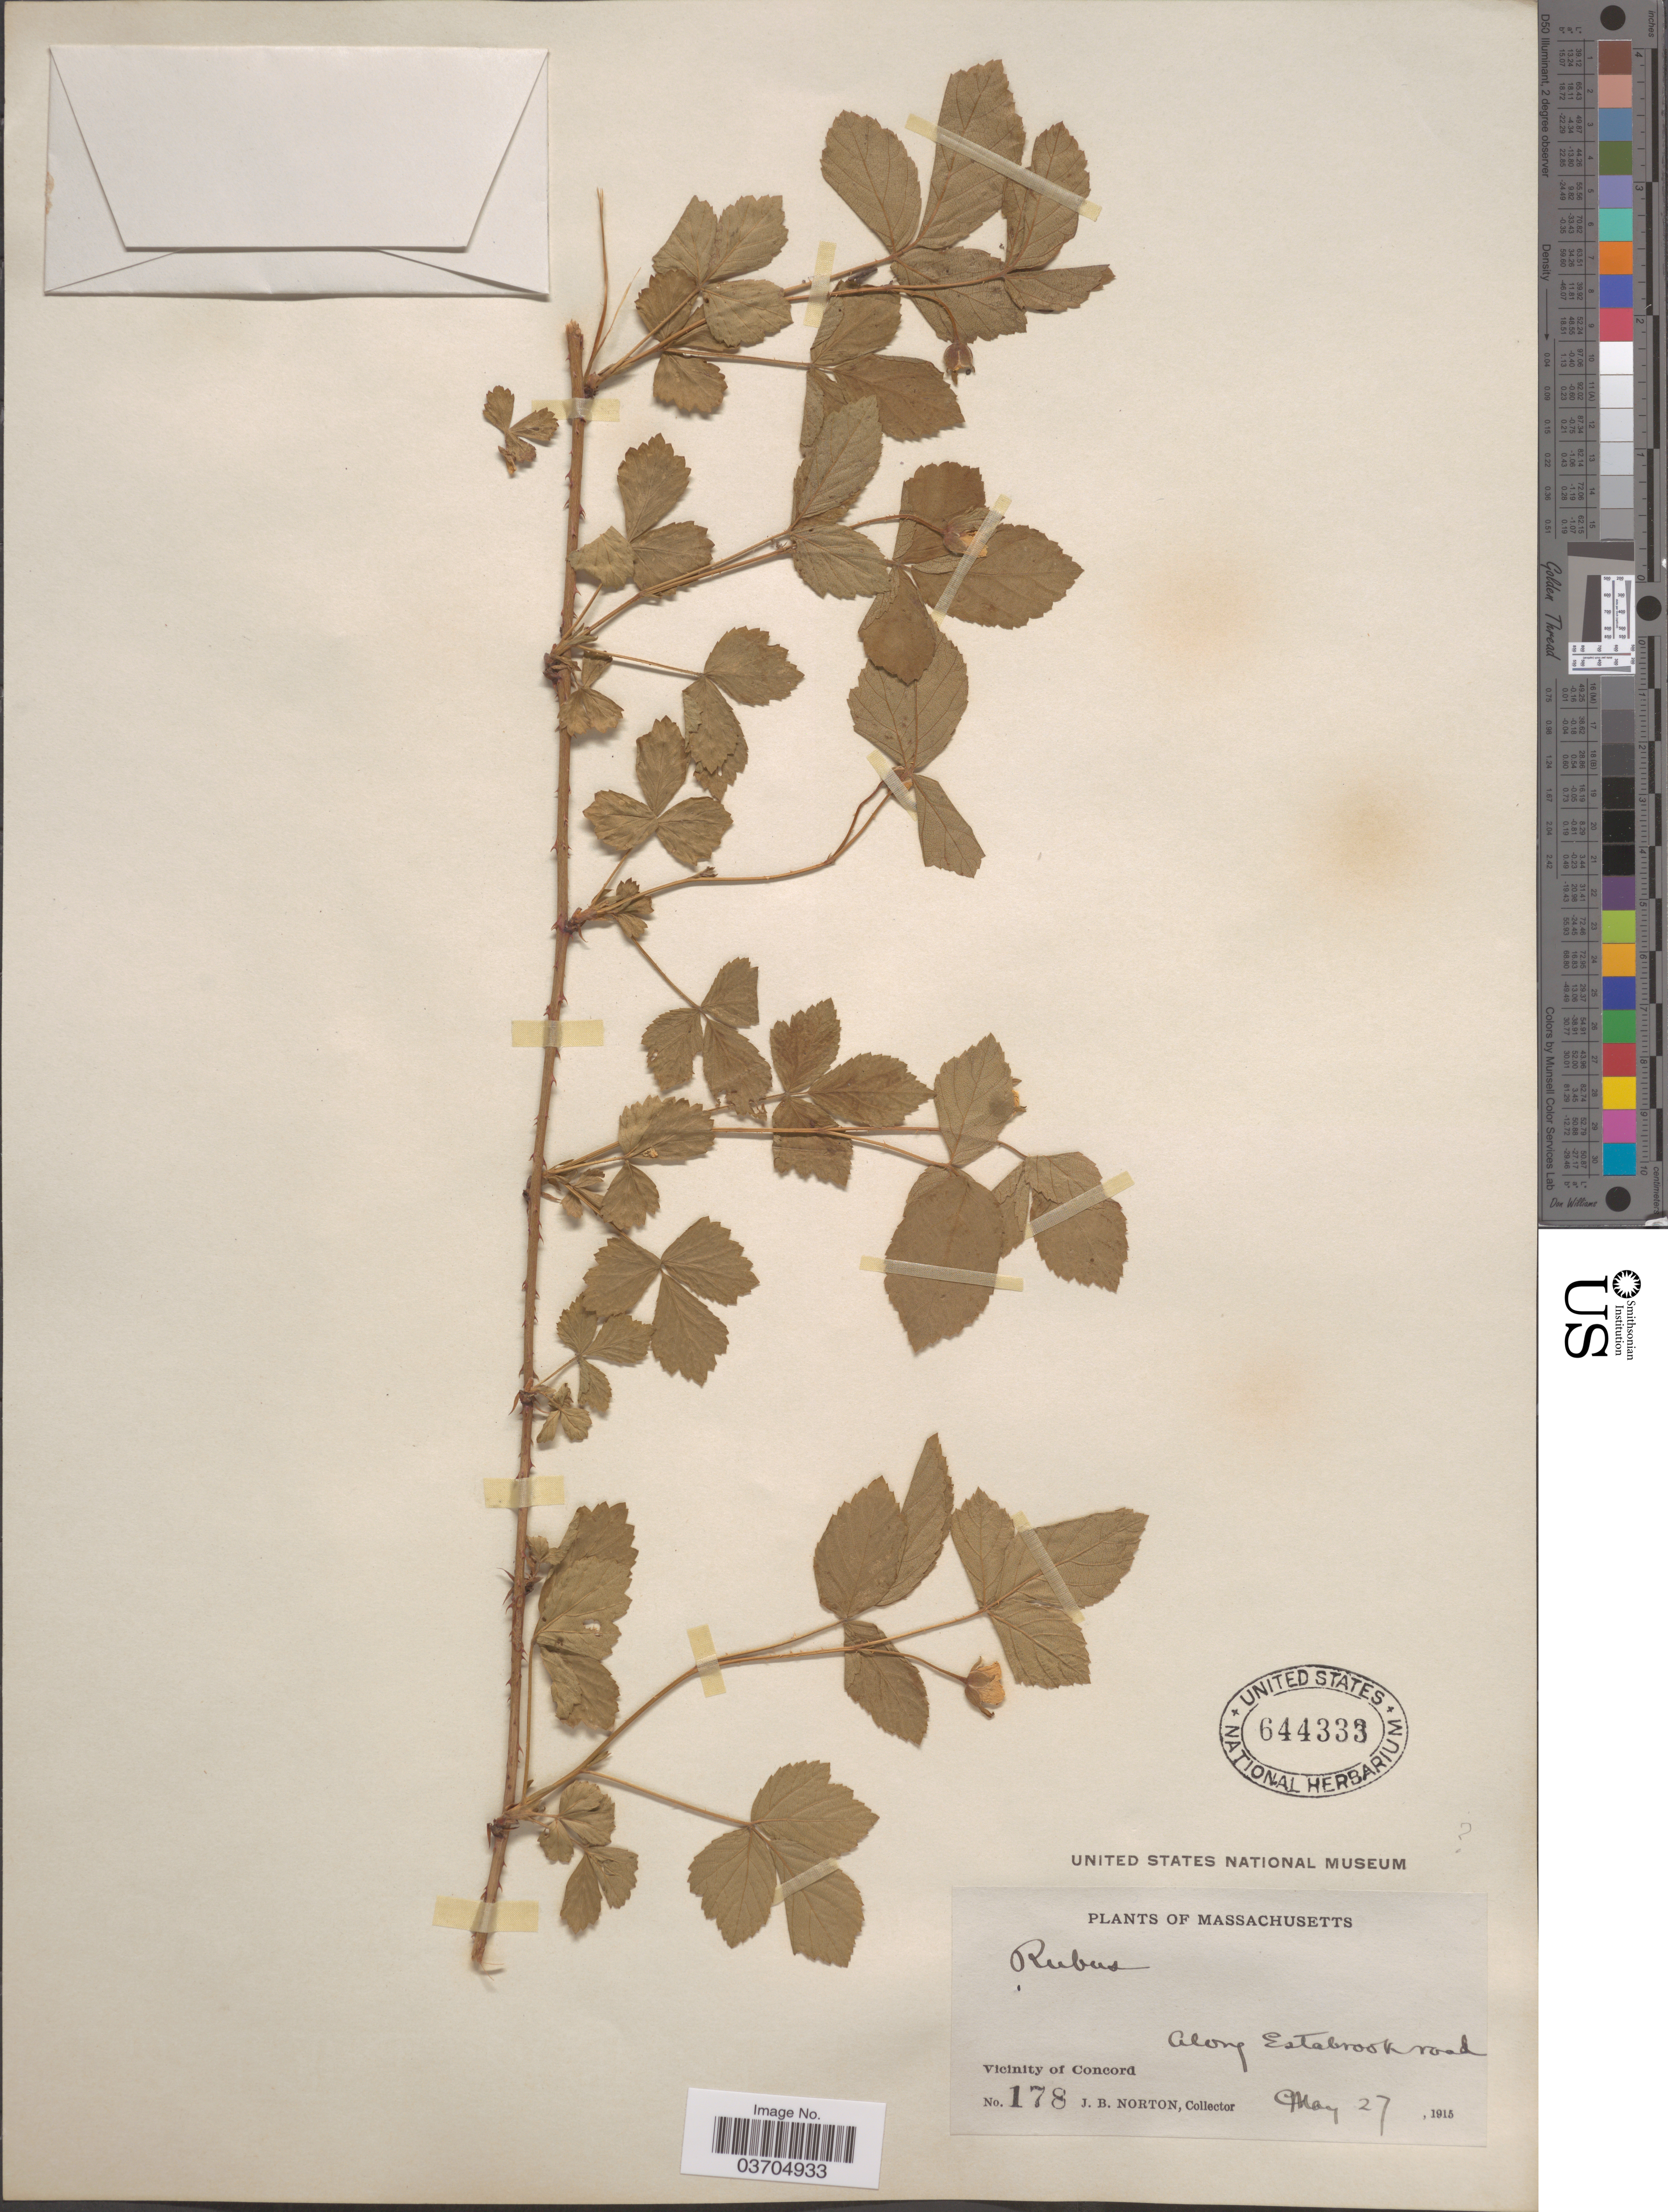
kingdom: Plantae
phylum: Tracheophyta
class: Magnoliopsida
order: Rosales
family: Rosaceae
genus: Rubus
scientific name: Rubus procumbens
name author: Muhl.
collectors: J. B. Norton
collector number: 178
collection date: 1915-05-27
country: United States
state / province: Massachusetts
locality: Along Estabrook road. Vicinity of Concord.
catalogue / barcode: US 644333